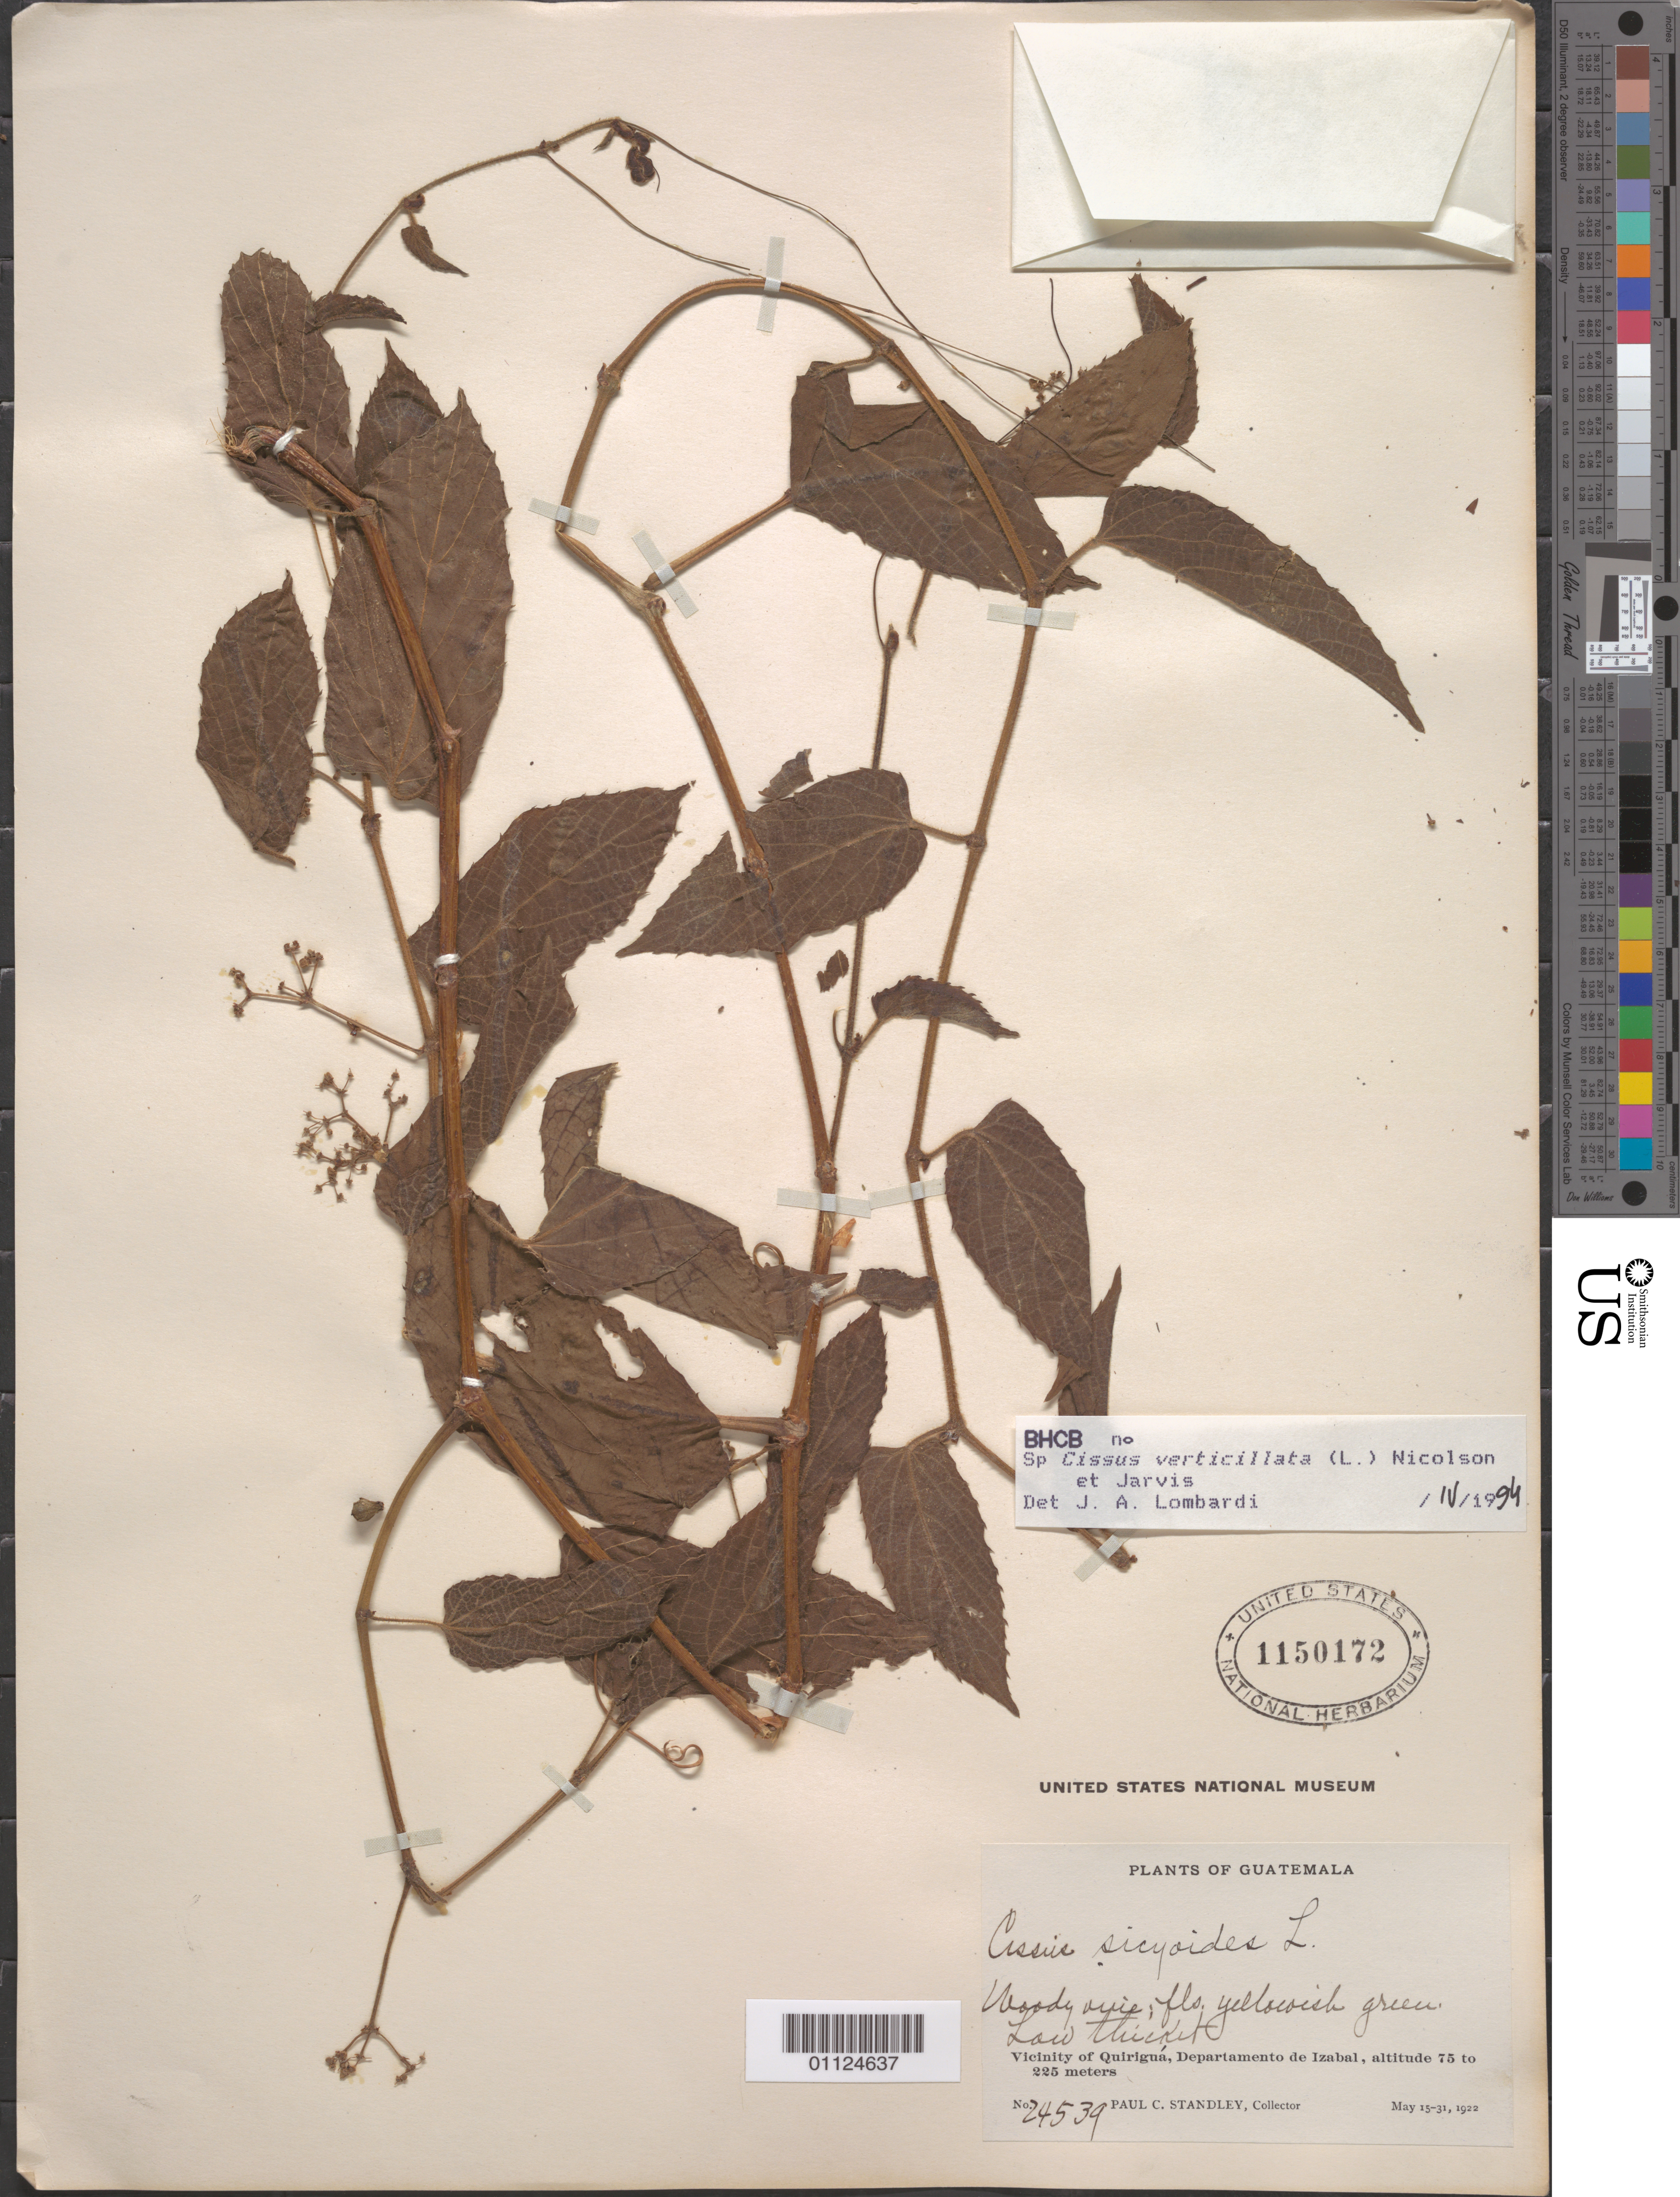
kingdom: Plantae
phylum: Tracheophyta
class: Magnoliopsida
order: Vitales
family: Vitaceae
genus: Cissus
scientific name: Cissus verticillata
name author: (L.) Nicolson & C.E. Jarvis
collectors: P. C. Standley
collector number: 24539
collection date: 1922-05-15/1922-05-31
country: Guatemala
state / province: Izabal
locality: Vicinity of Quirigua.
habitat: Woody vine. Low thicket.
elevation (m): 75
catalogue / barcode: US 1150172